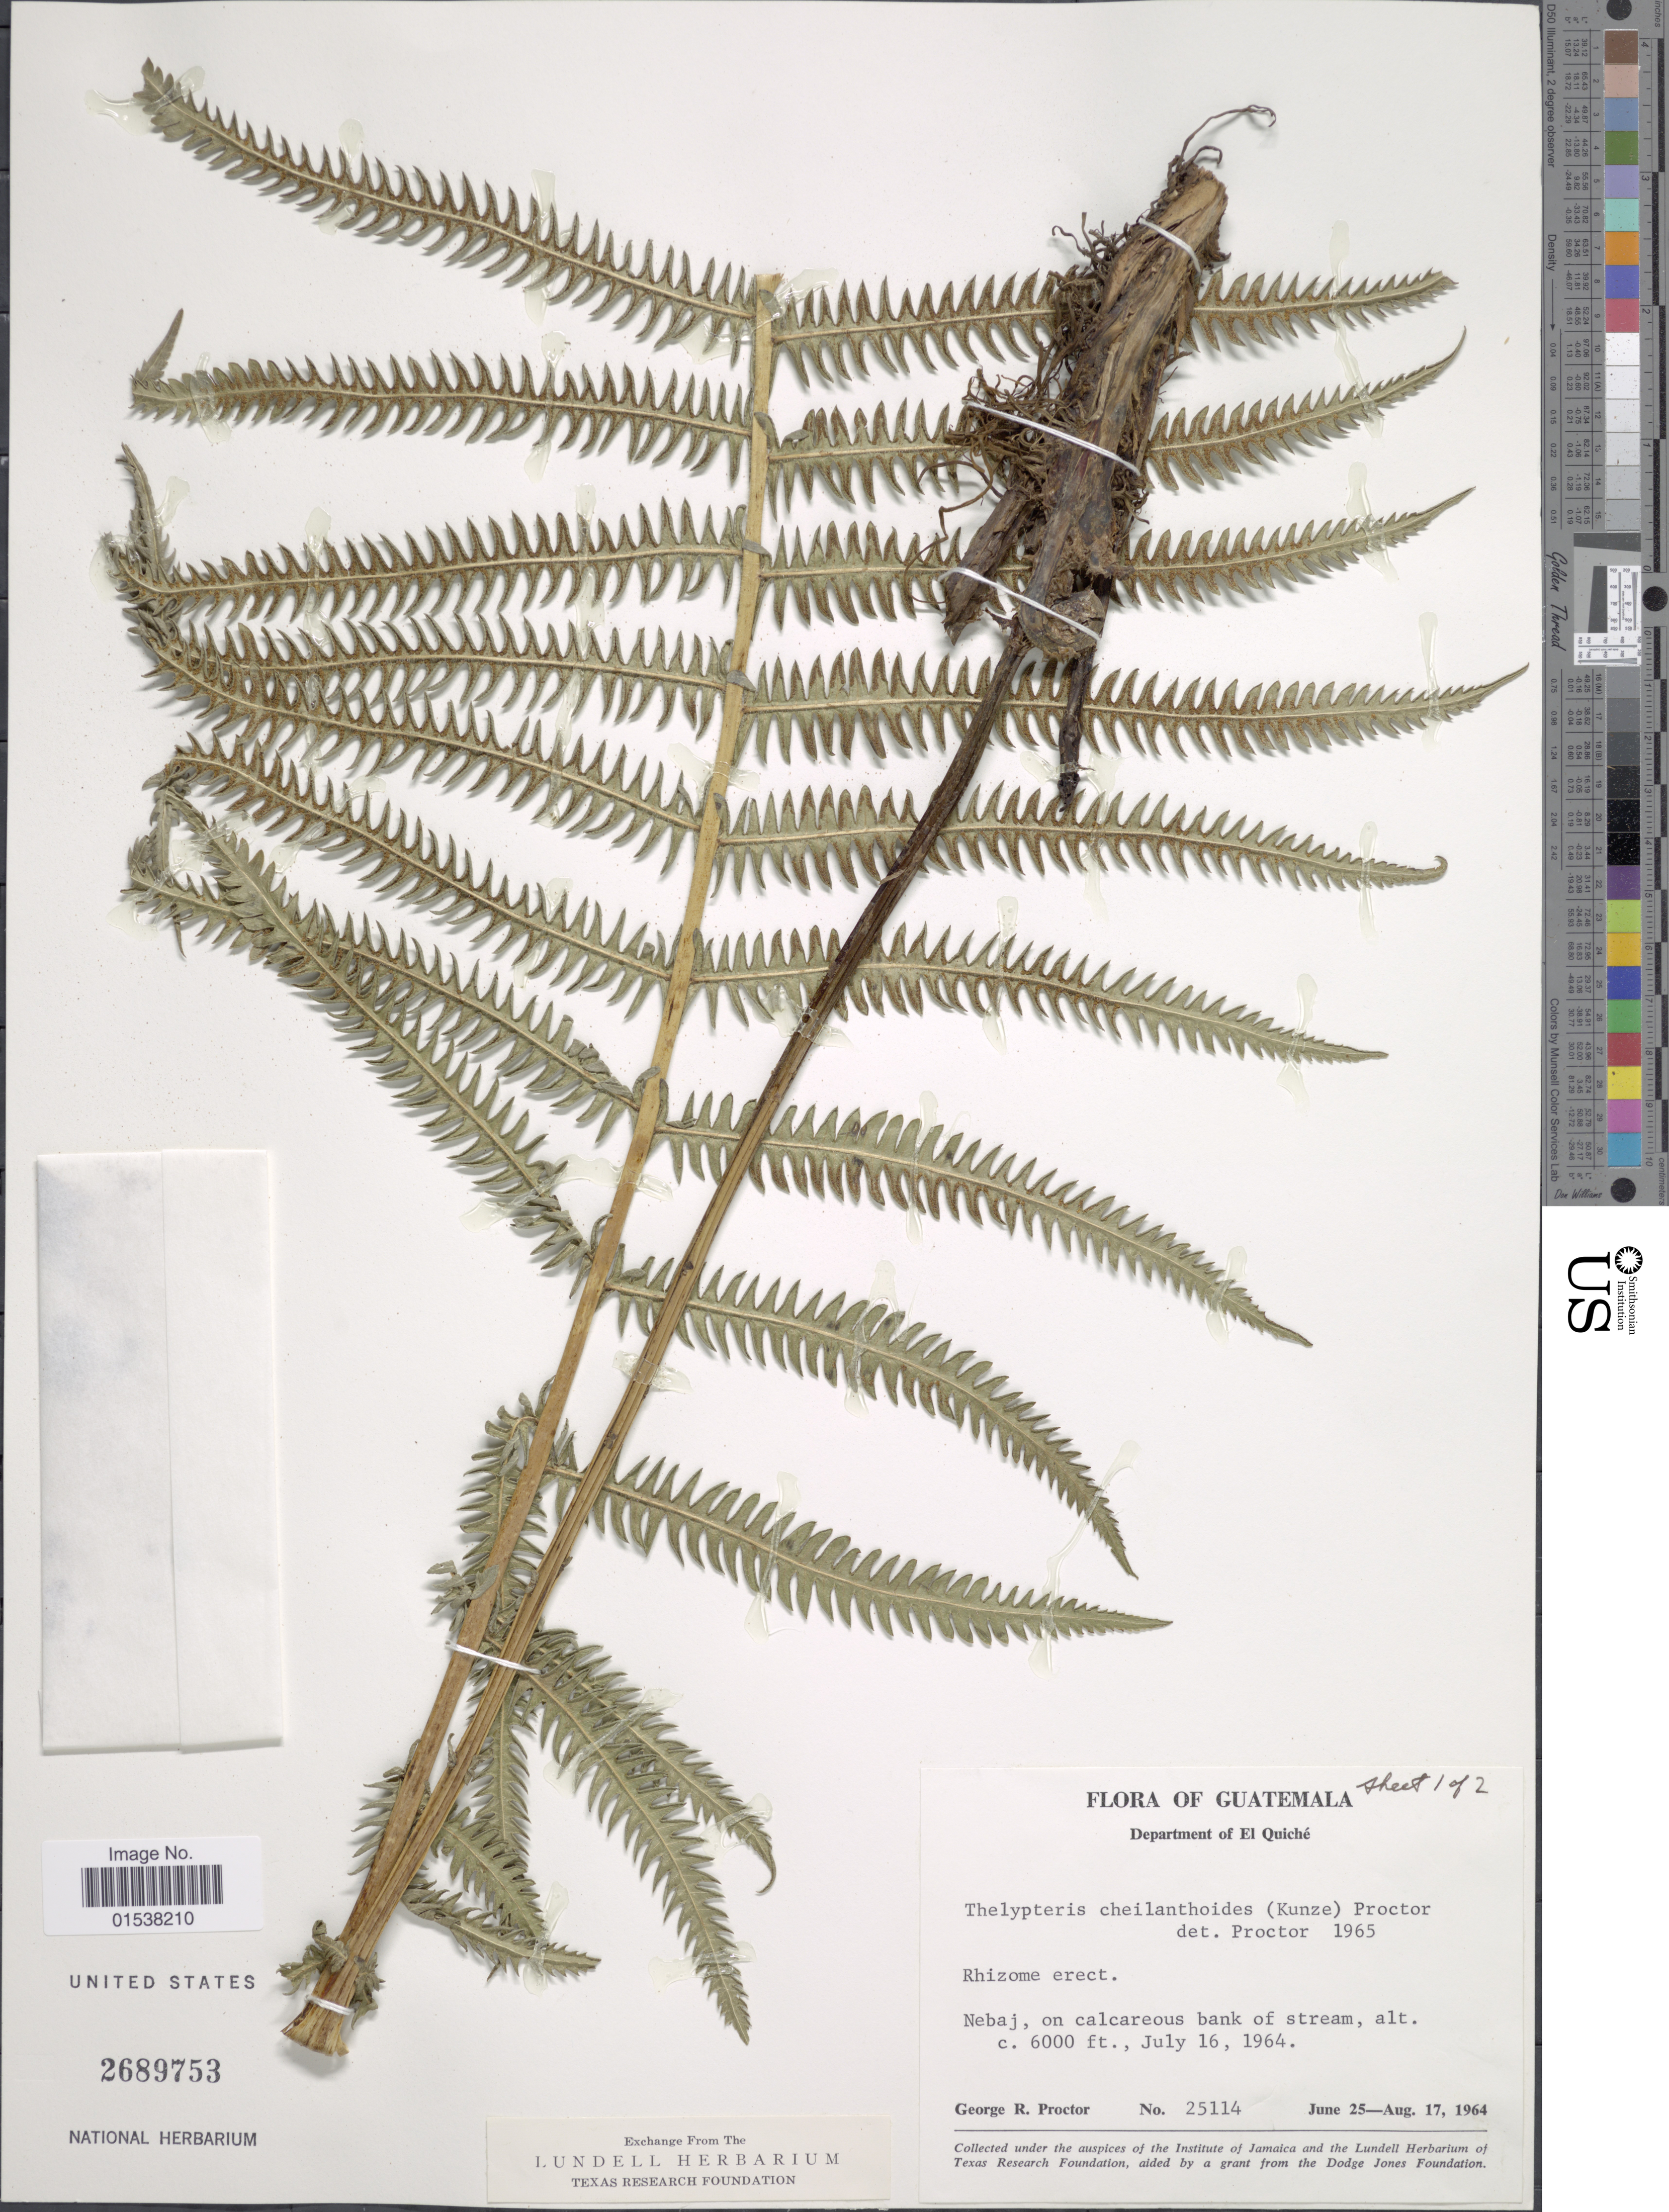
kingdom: Plantae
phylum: Tracheophyta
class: Polypodiopsida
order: Polypodiales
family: Thelypteridaceae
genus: Amauropelta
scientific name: Amauropelta cheilanthoides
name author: (Kunze) Á. Löve & D. Löve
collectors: G. R. Proctor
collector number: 25114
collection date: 1964-06-25/1964-08-17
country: Guatemala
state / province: El Quiché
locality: Department of El Quiche, Nebaj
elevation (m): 1829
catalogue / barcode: US 2689753